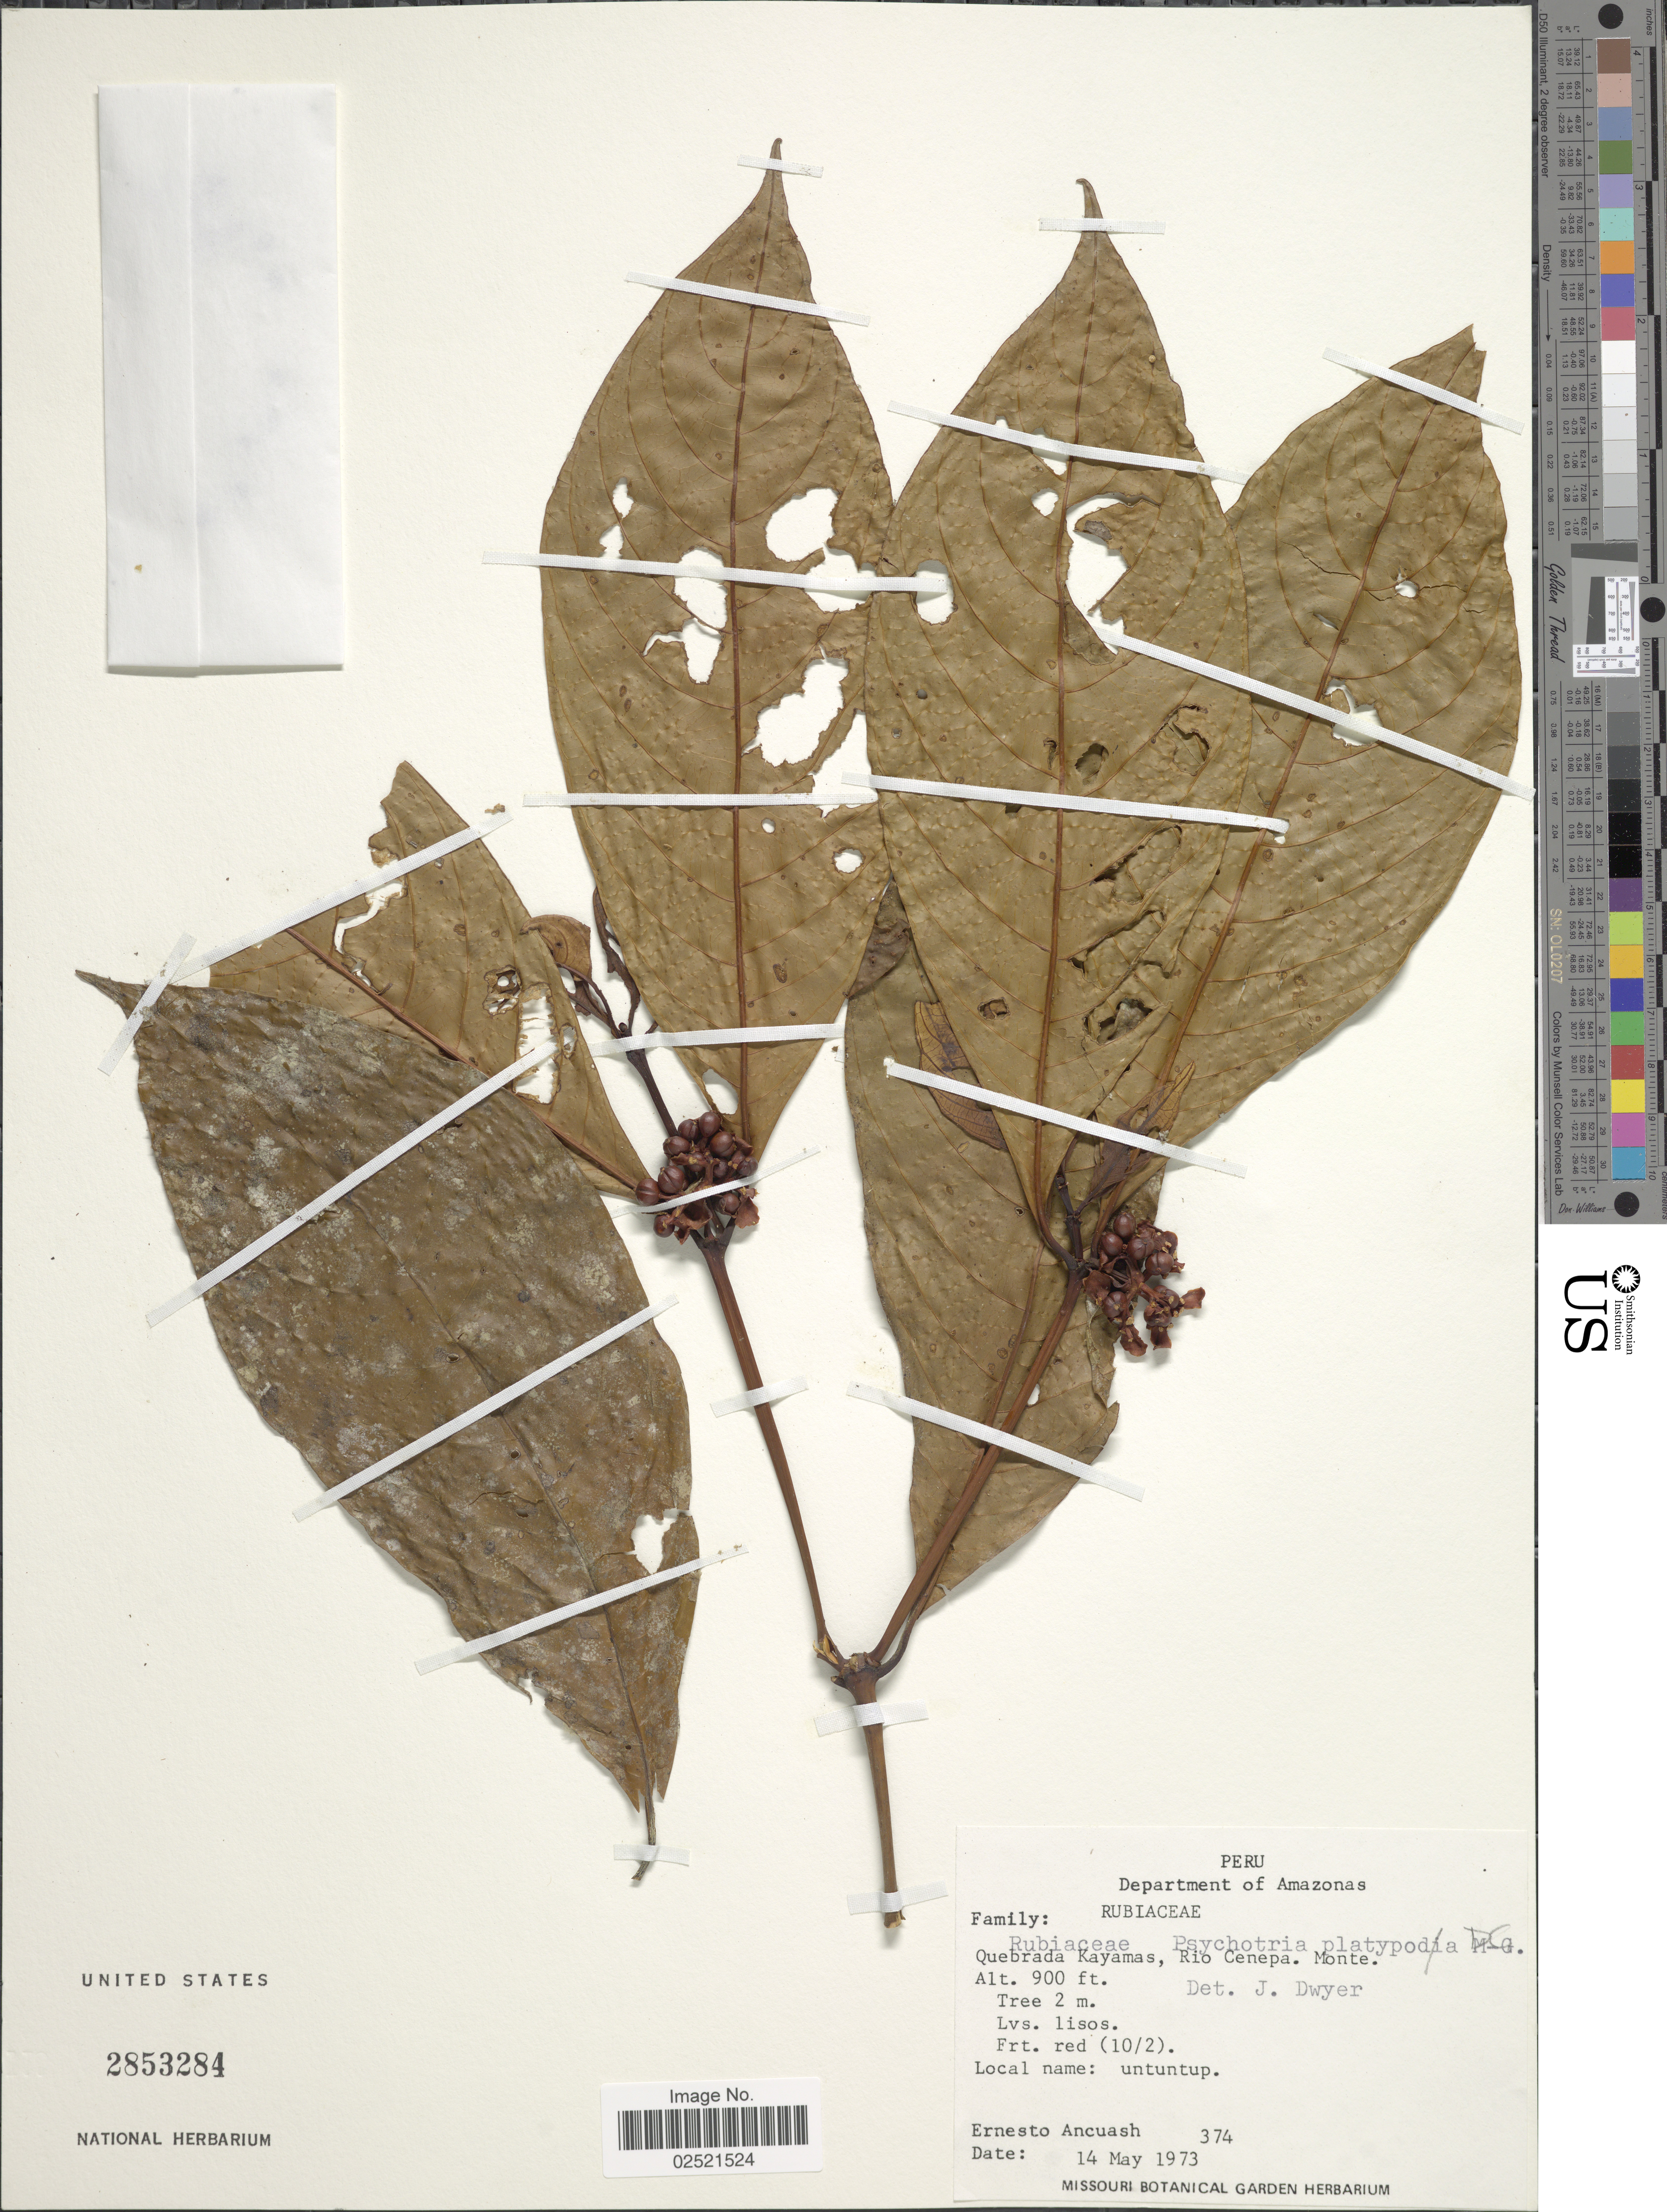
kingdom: Plantae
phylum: Tracheophyta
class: Magnoliopsida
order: Gentianales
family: Rubiaceae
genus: Psychotria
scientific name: Psychotria platypoda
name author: DC.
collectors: E. Ancuash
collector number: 374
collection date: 1973-05-14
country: Peru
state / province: Amazonas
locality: Quebrada Kayamas, Rio Cenepa, Monte.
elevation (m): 274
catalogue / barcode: US 2853284